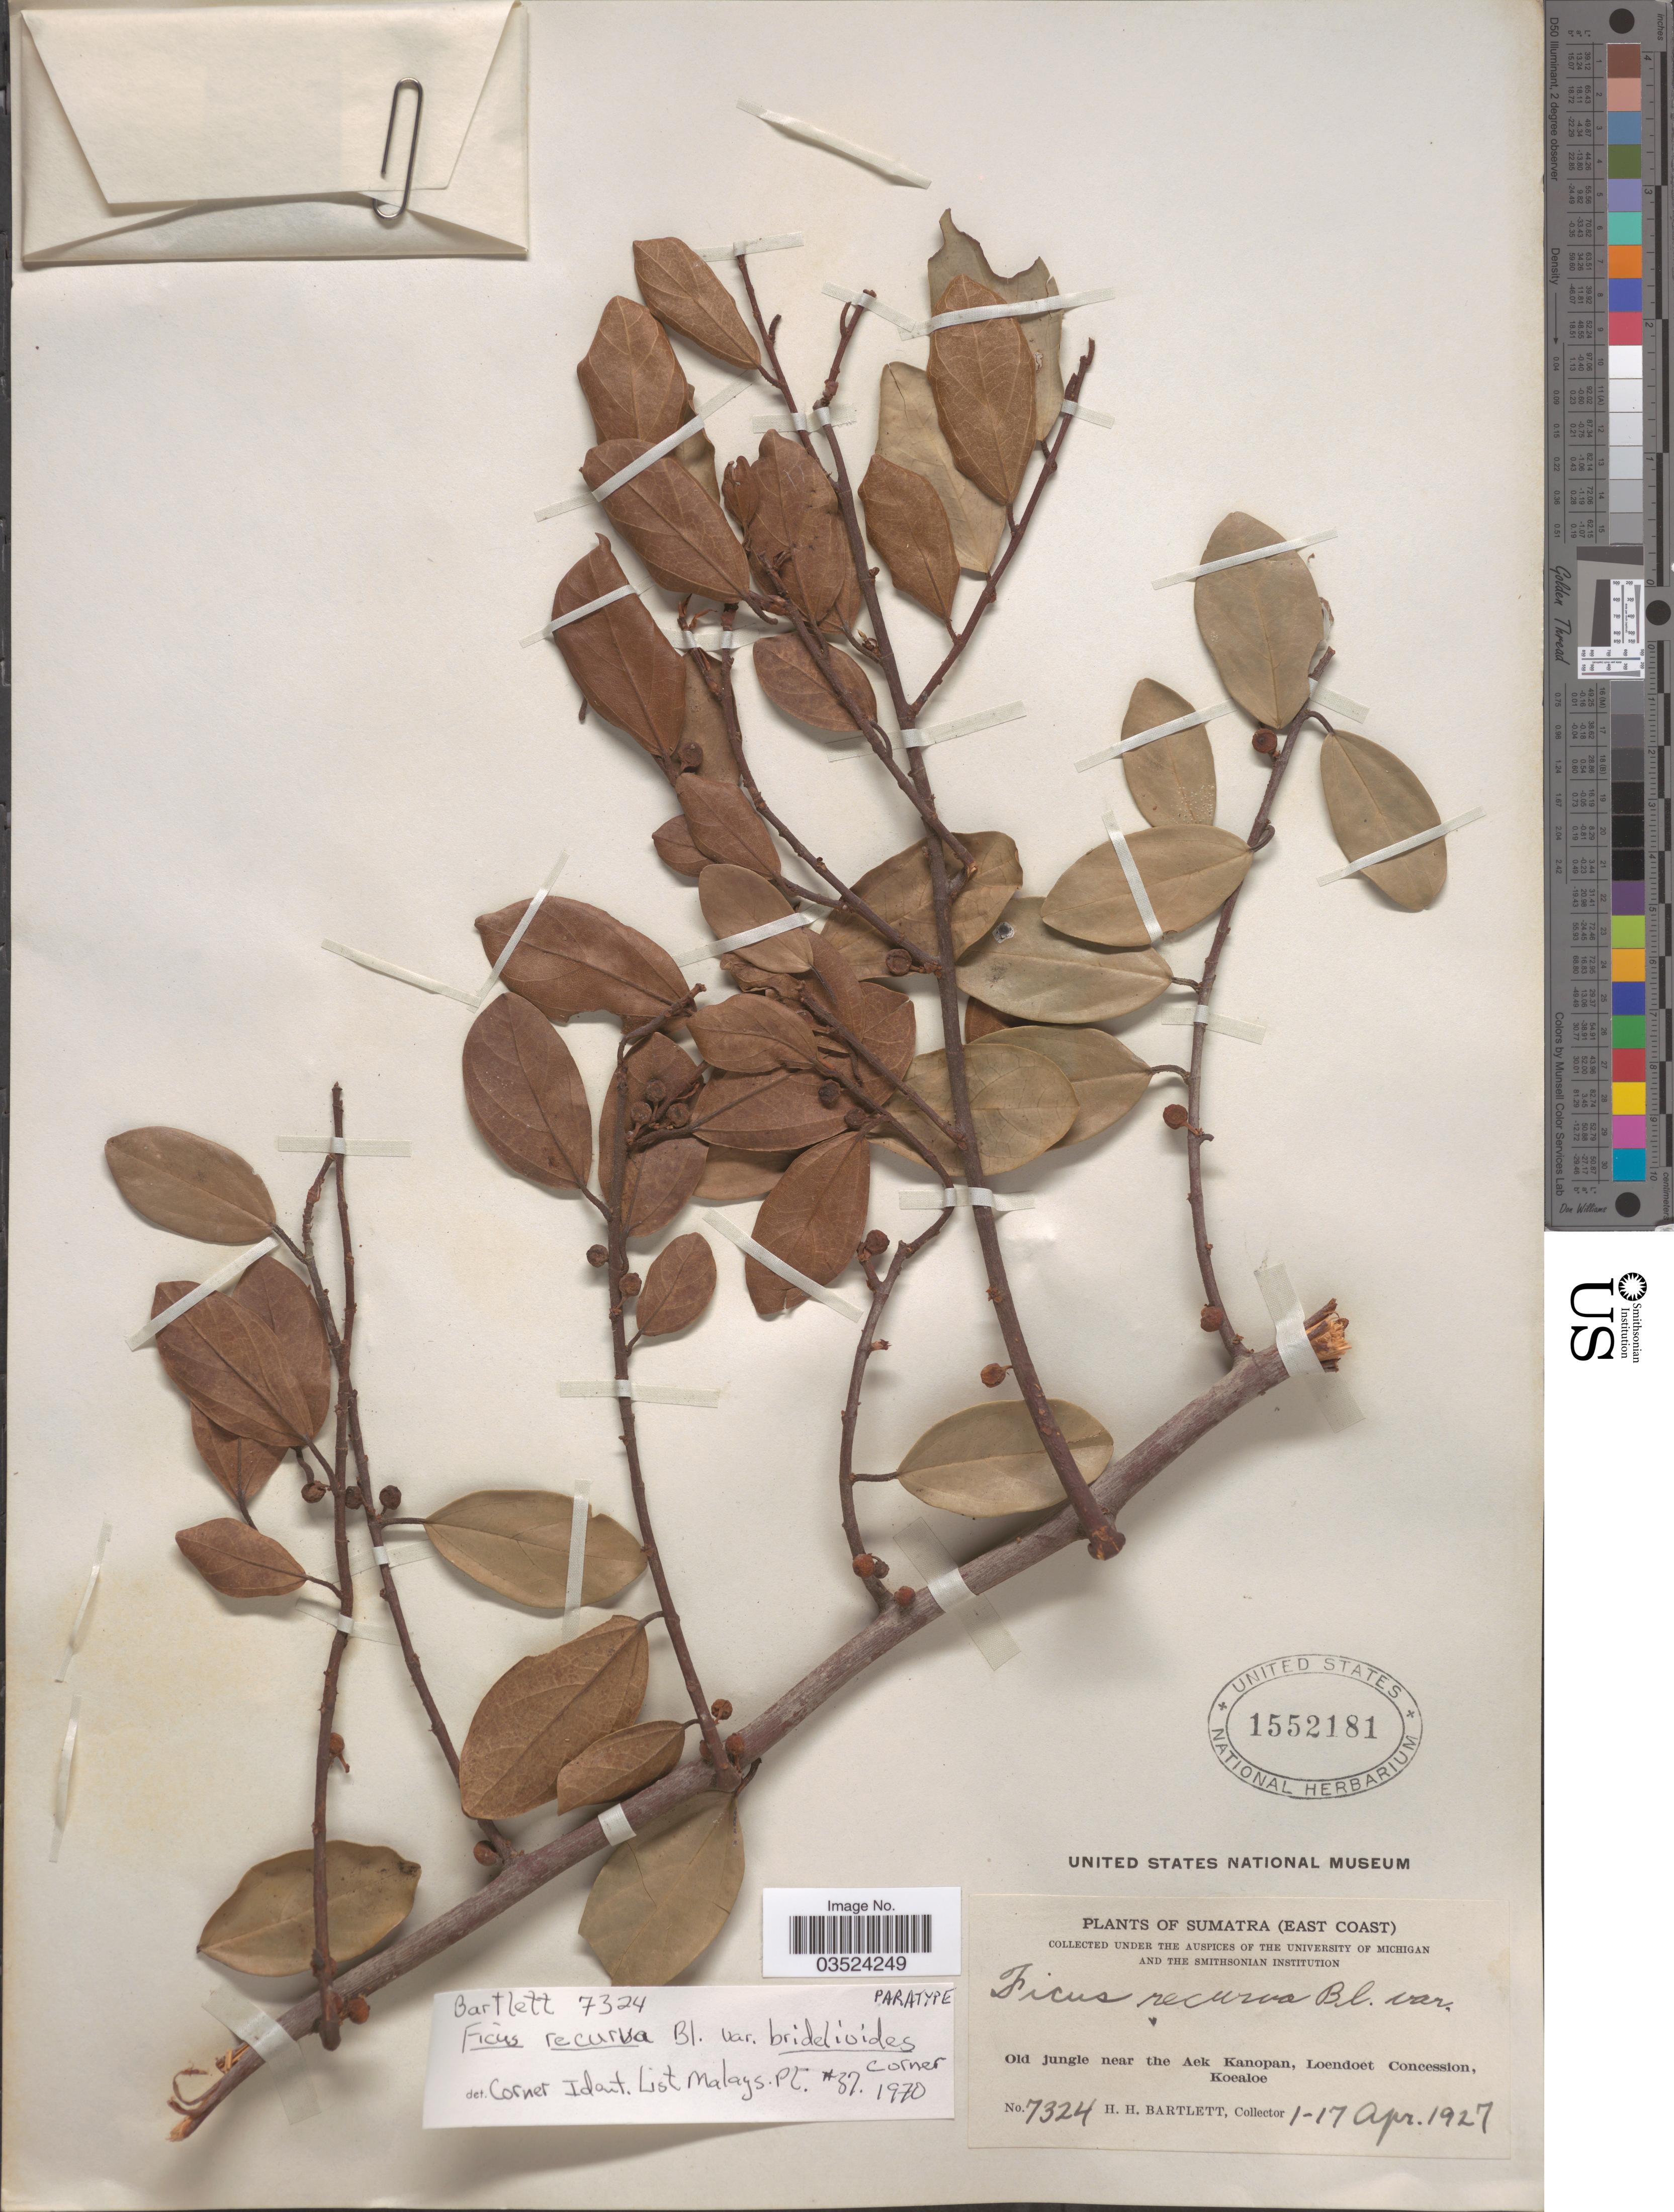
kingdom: Plantae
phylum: Tracheophyta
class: Magnoliopsida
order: Rosales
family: Moraceae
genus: Ficus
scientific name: Ficus recurva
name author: Blume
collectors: H. H. Bartlett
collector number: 7324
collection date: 1927-04-01/1927-04-17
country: Indonesia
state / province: Sumatra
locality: (East Coast). Old jungle near the Aek Kanopan, Loendoet Concession, Koealoe.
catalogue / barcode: US 1552181